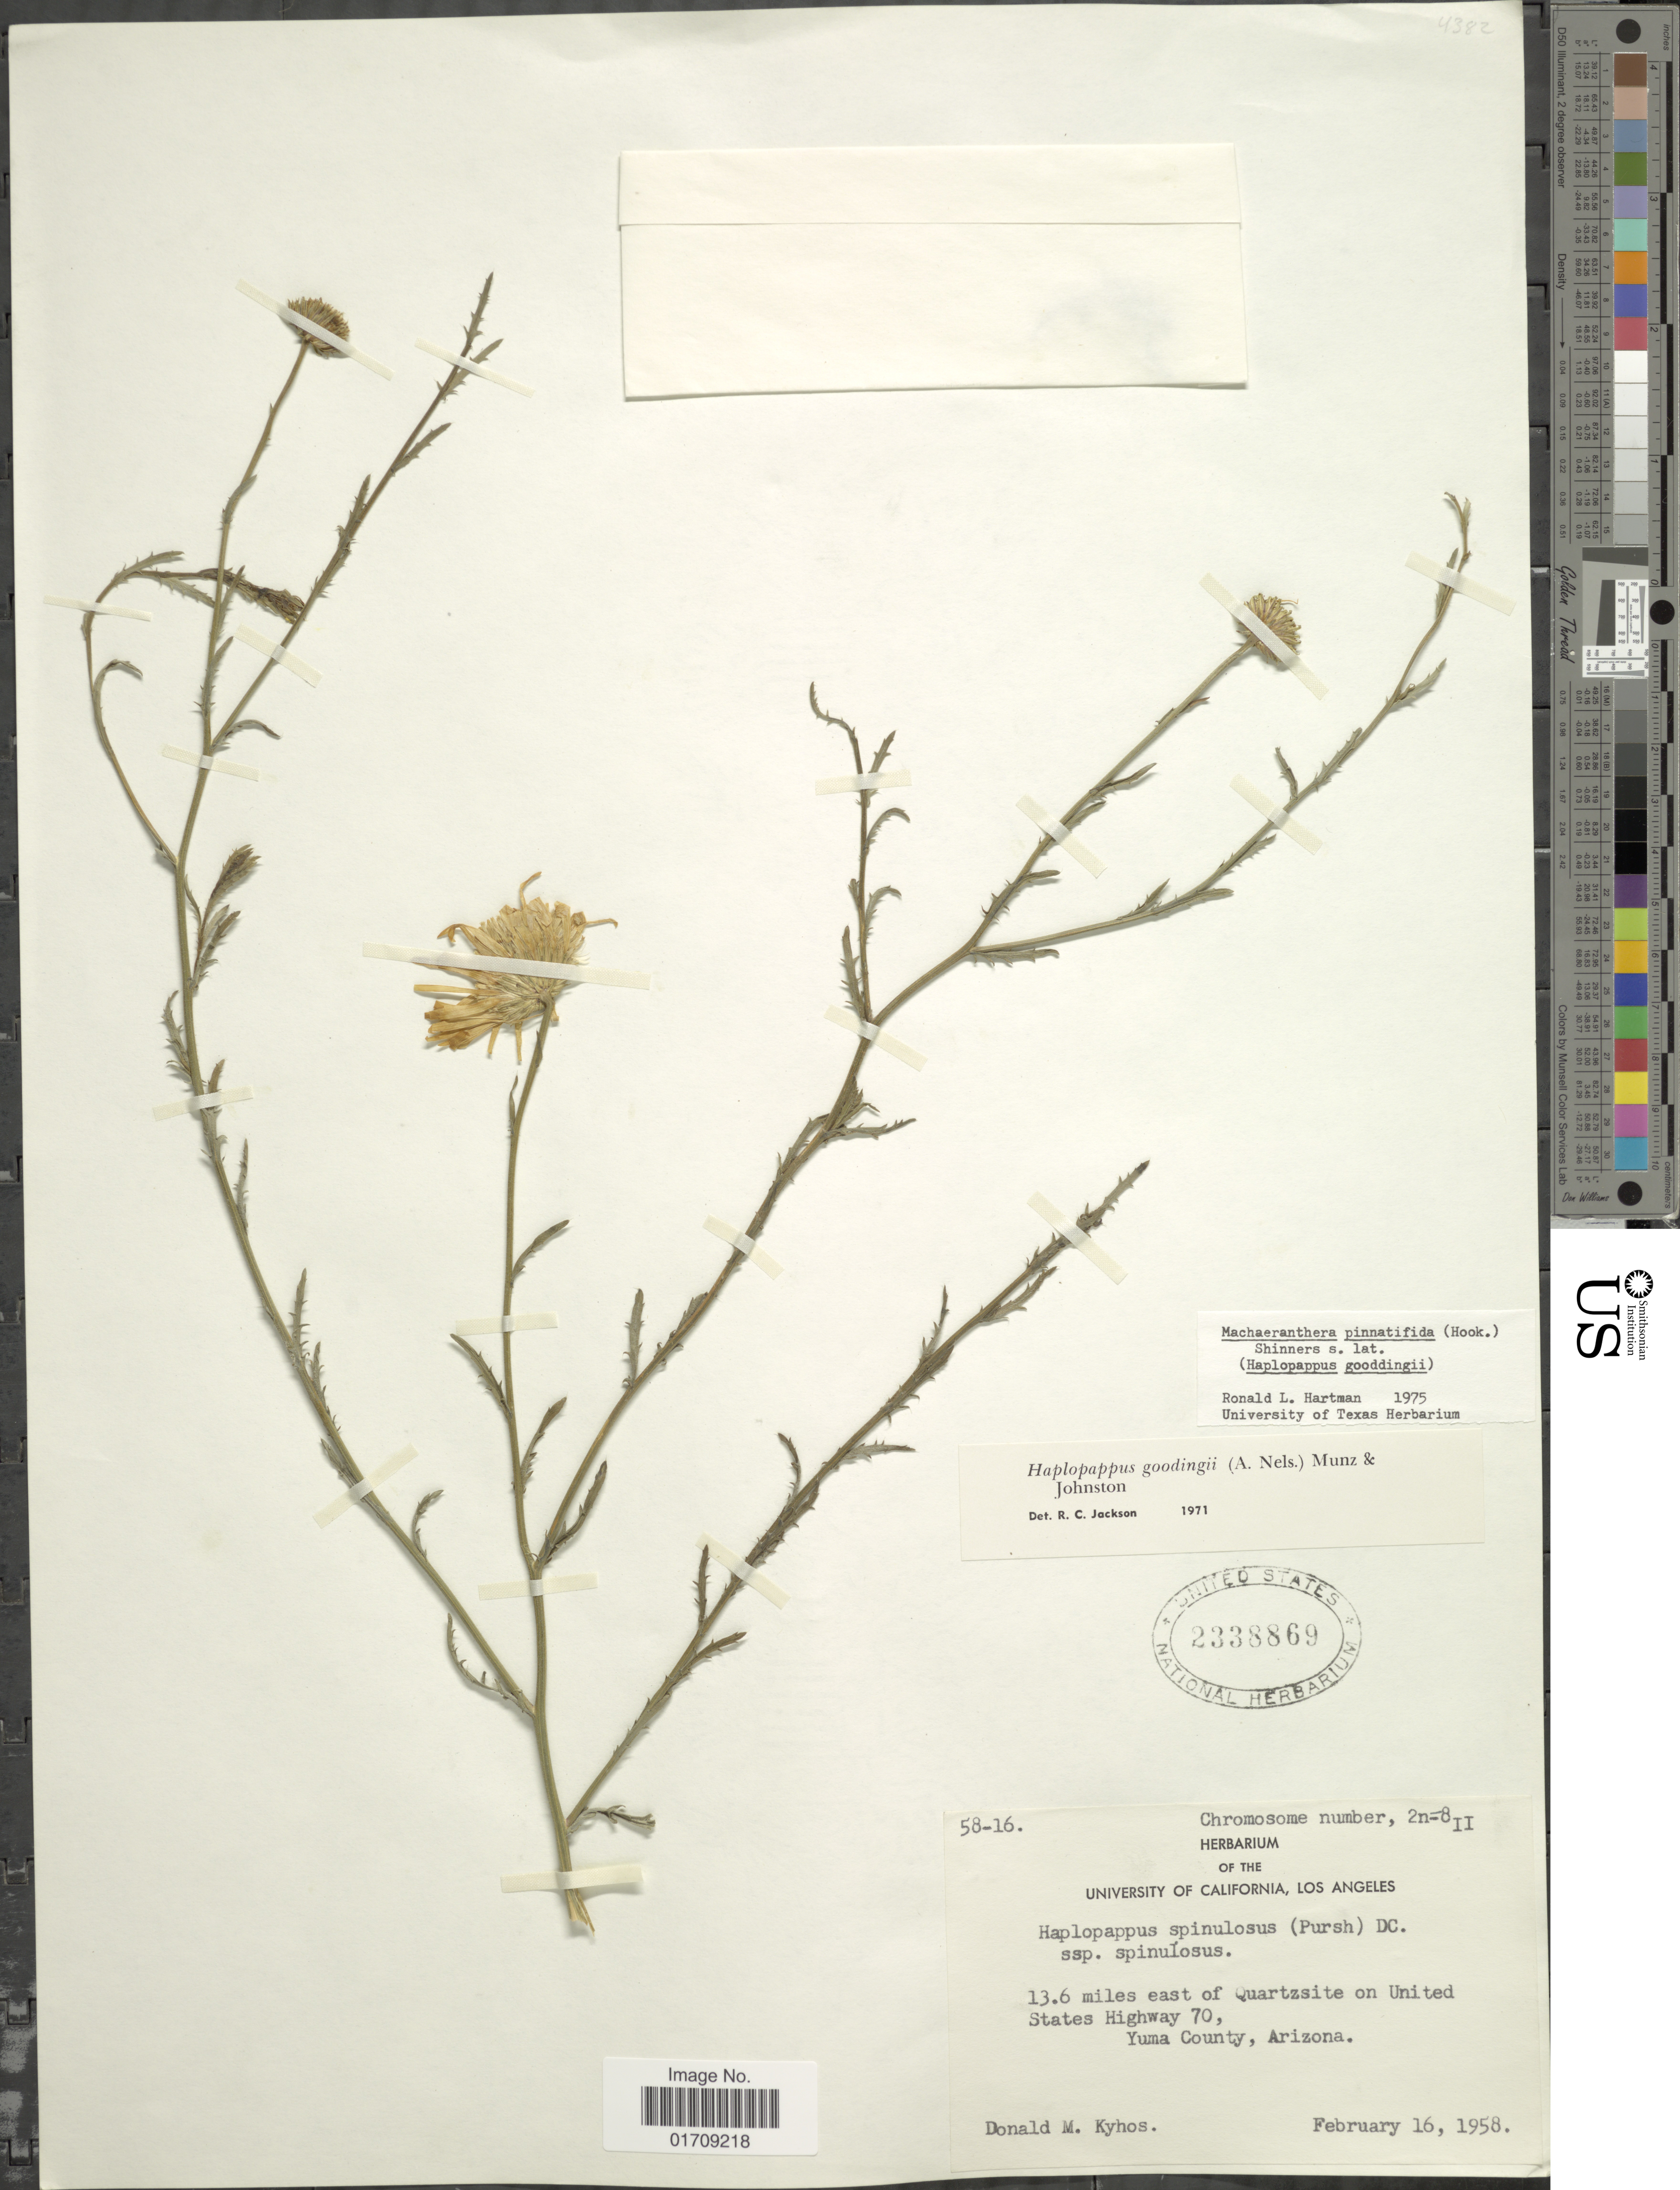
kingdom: Plantae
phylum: Tracheophyta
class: Magnoliopsida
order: Asterales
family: Asteraceae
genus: Machaeranthera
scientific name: Machaeranthera pinnatifida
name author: (Hook.) Shinners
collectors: D. W. Kyhos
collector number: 58-16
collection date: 1958-02-16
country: United States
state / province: Arizona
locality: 13.6 miles east of Quartsite on United States Highway 70, Yuma County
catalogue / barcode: US 2338869